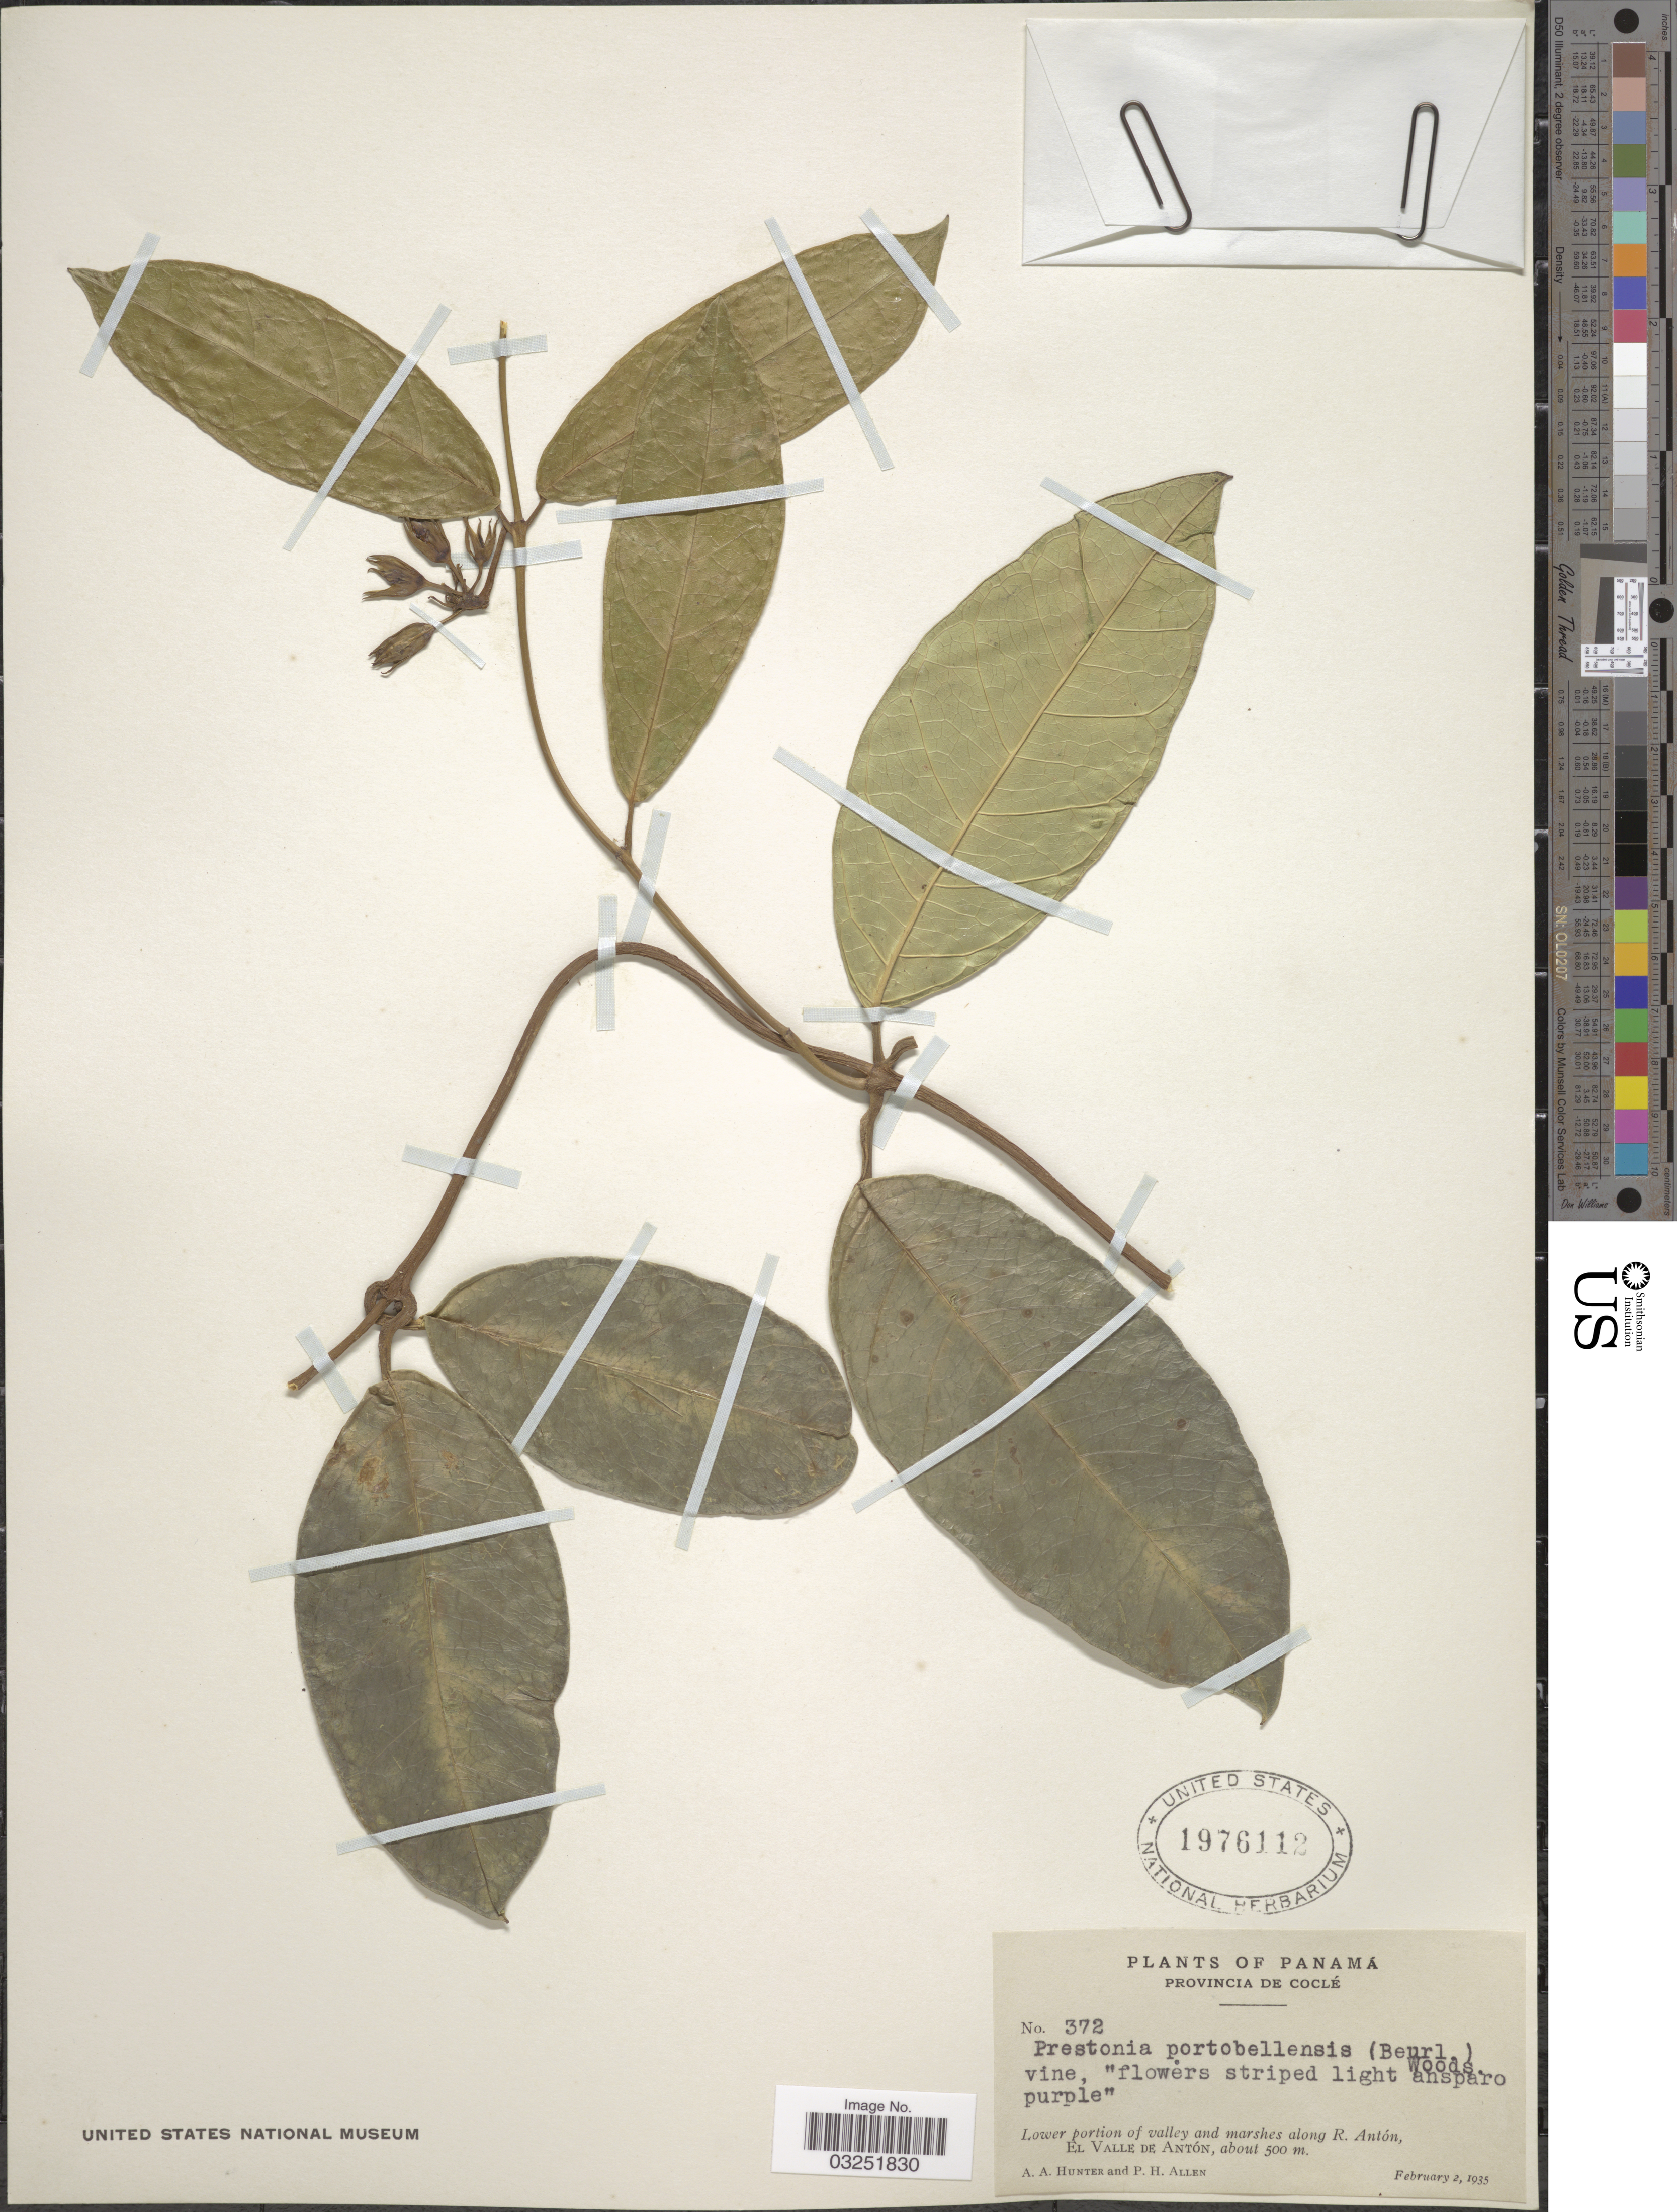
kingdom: Plantae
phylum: Tracheophyta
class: Magnoliopsida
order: Gentianales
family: Apocynaceae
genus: Prestonia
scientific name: Prestonia portobellensis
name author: (Beurl.) Woodson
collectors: A. Hunter & P. H. Allen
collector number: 372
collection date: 1935-02-02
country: Panama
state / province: Coclé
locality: Lower portion of valley and marshes along R. Antón, El Valle de Antón.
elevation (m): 500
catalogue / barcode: US 1976112